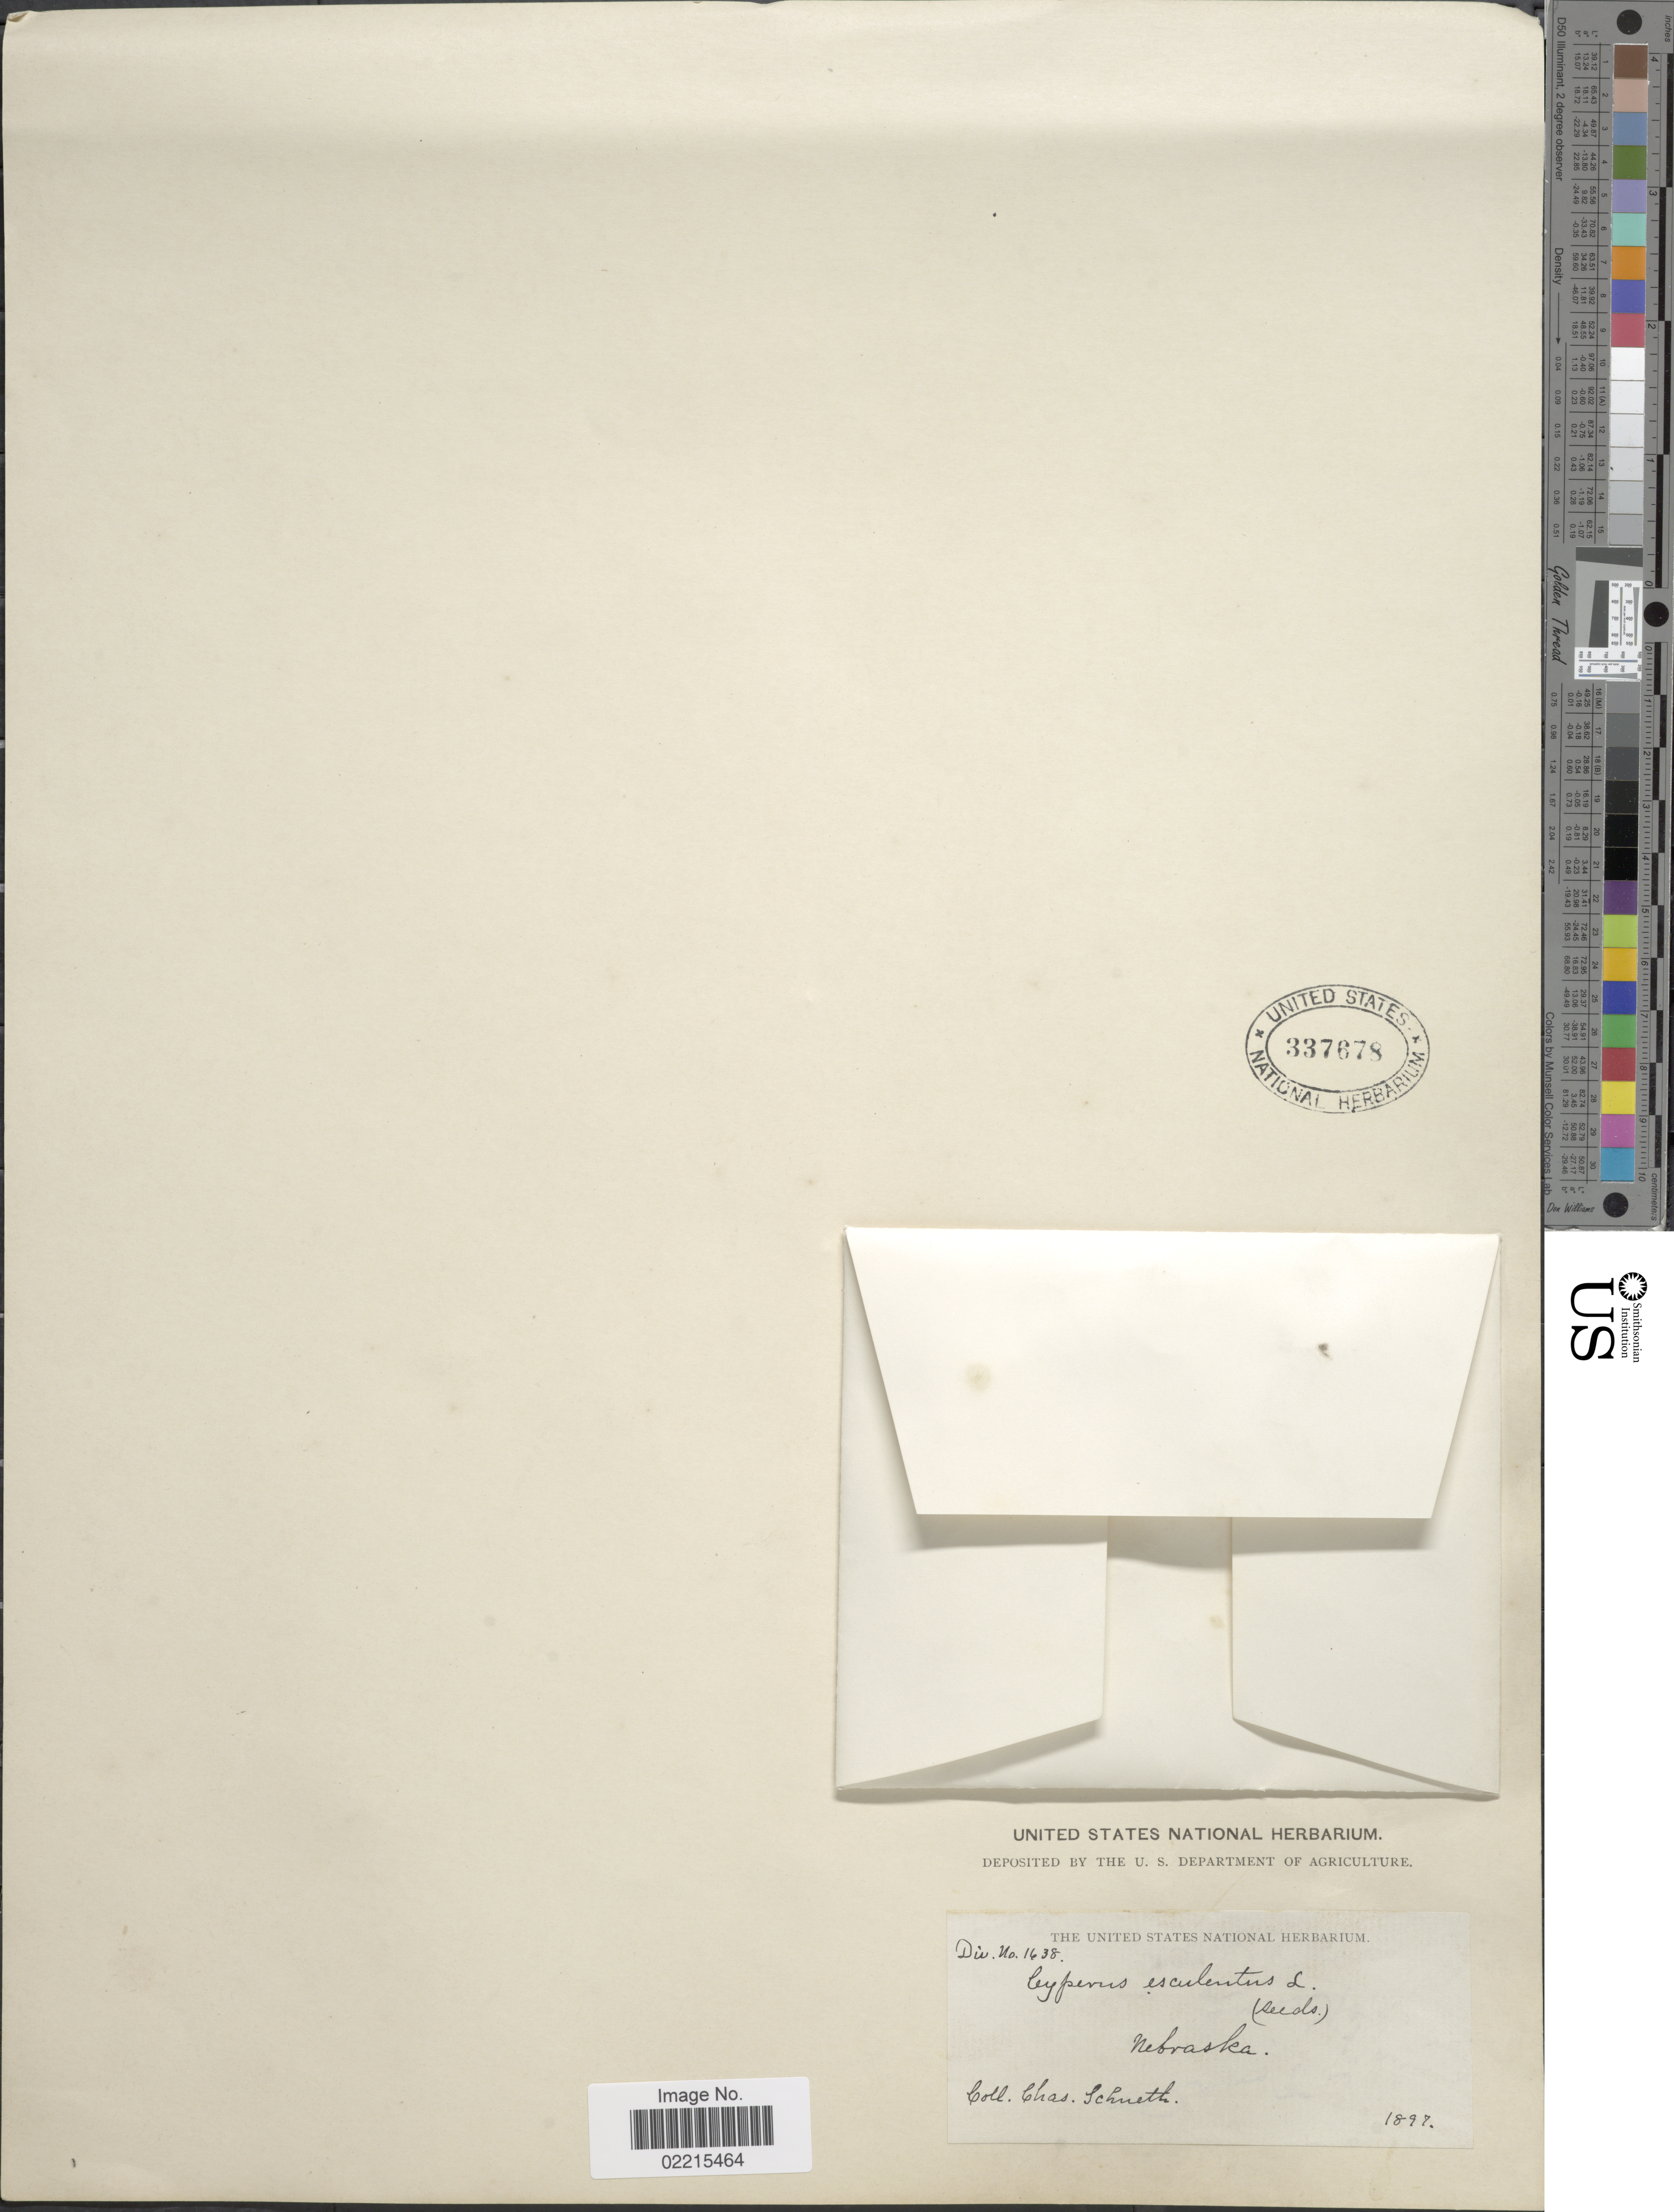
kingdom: Plantae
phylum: Tracheophyta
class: Liliopsida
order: Poales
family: Cyperaceae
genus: Cyperus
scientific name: Cyperus esculentus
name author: L.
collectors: C. Schneth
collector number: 1638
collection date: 1897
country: United States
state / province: Nebraska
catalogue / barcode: US 337678